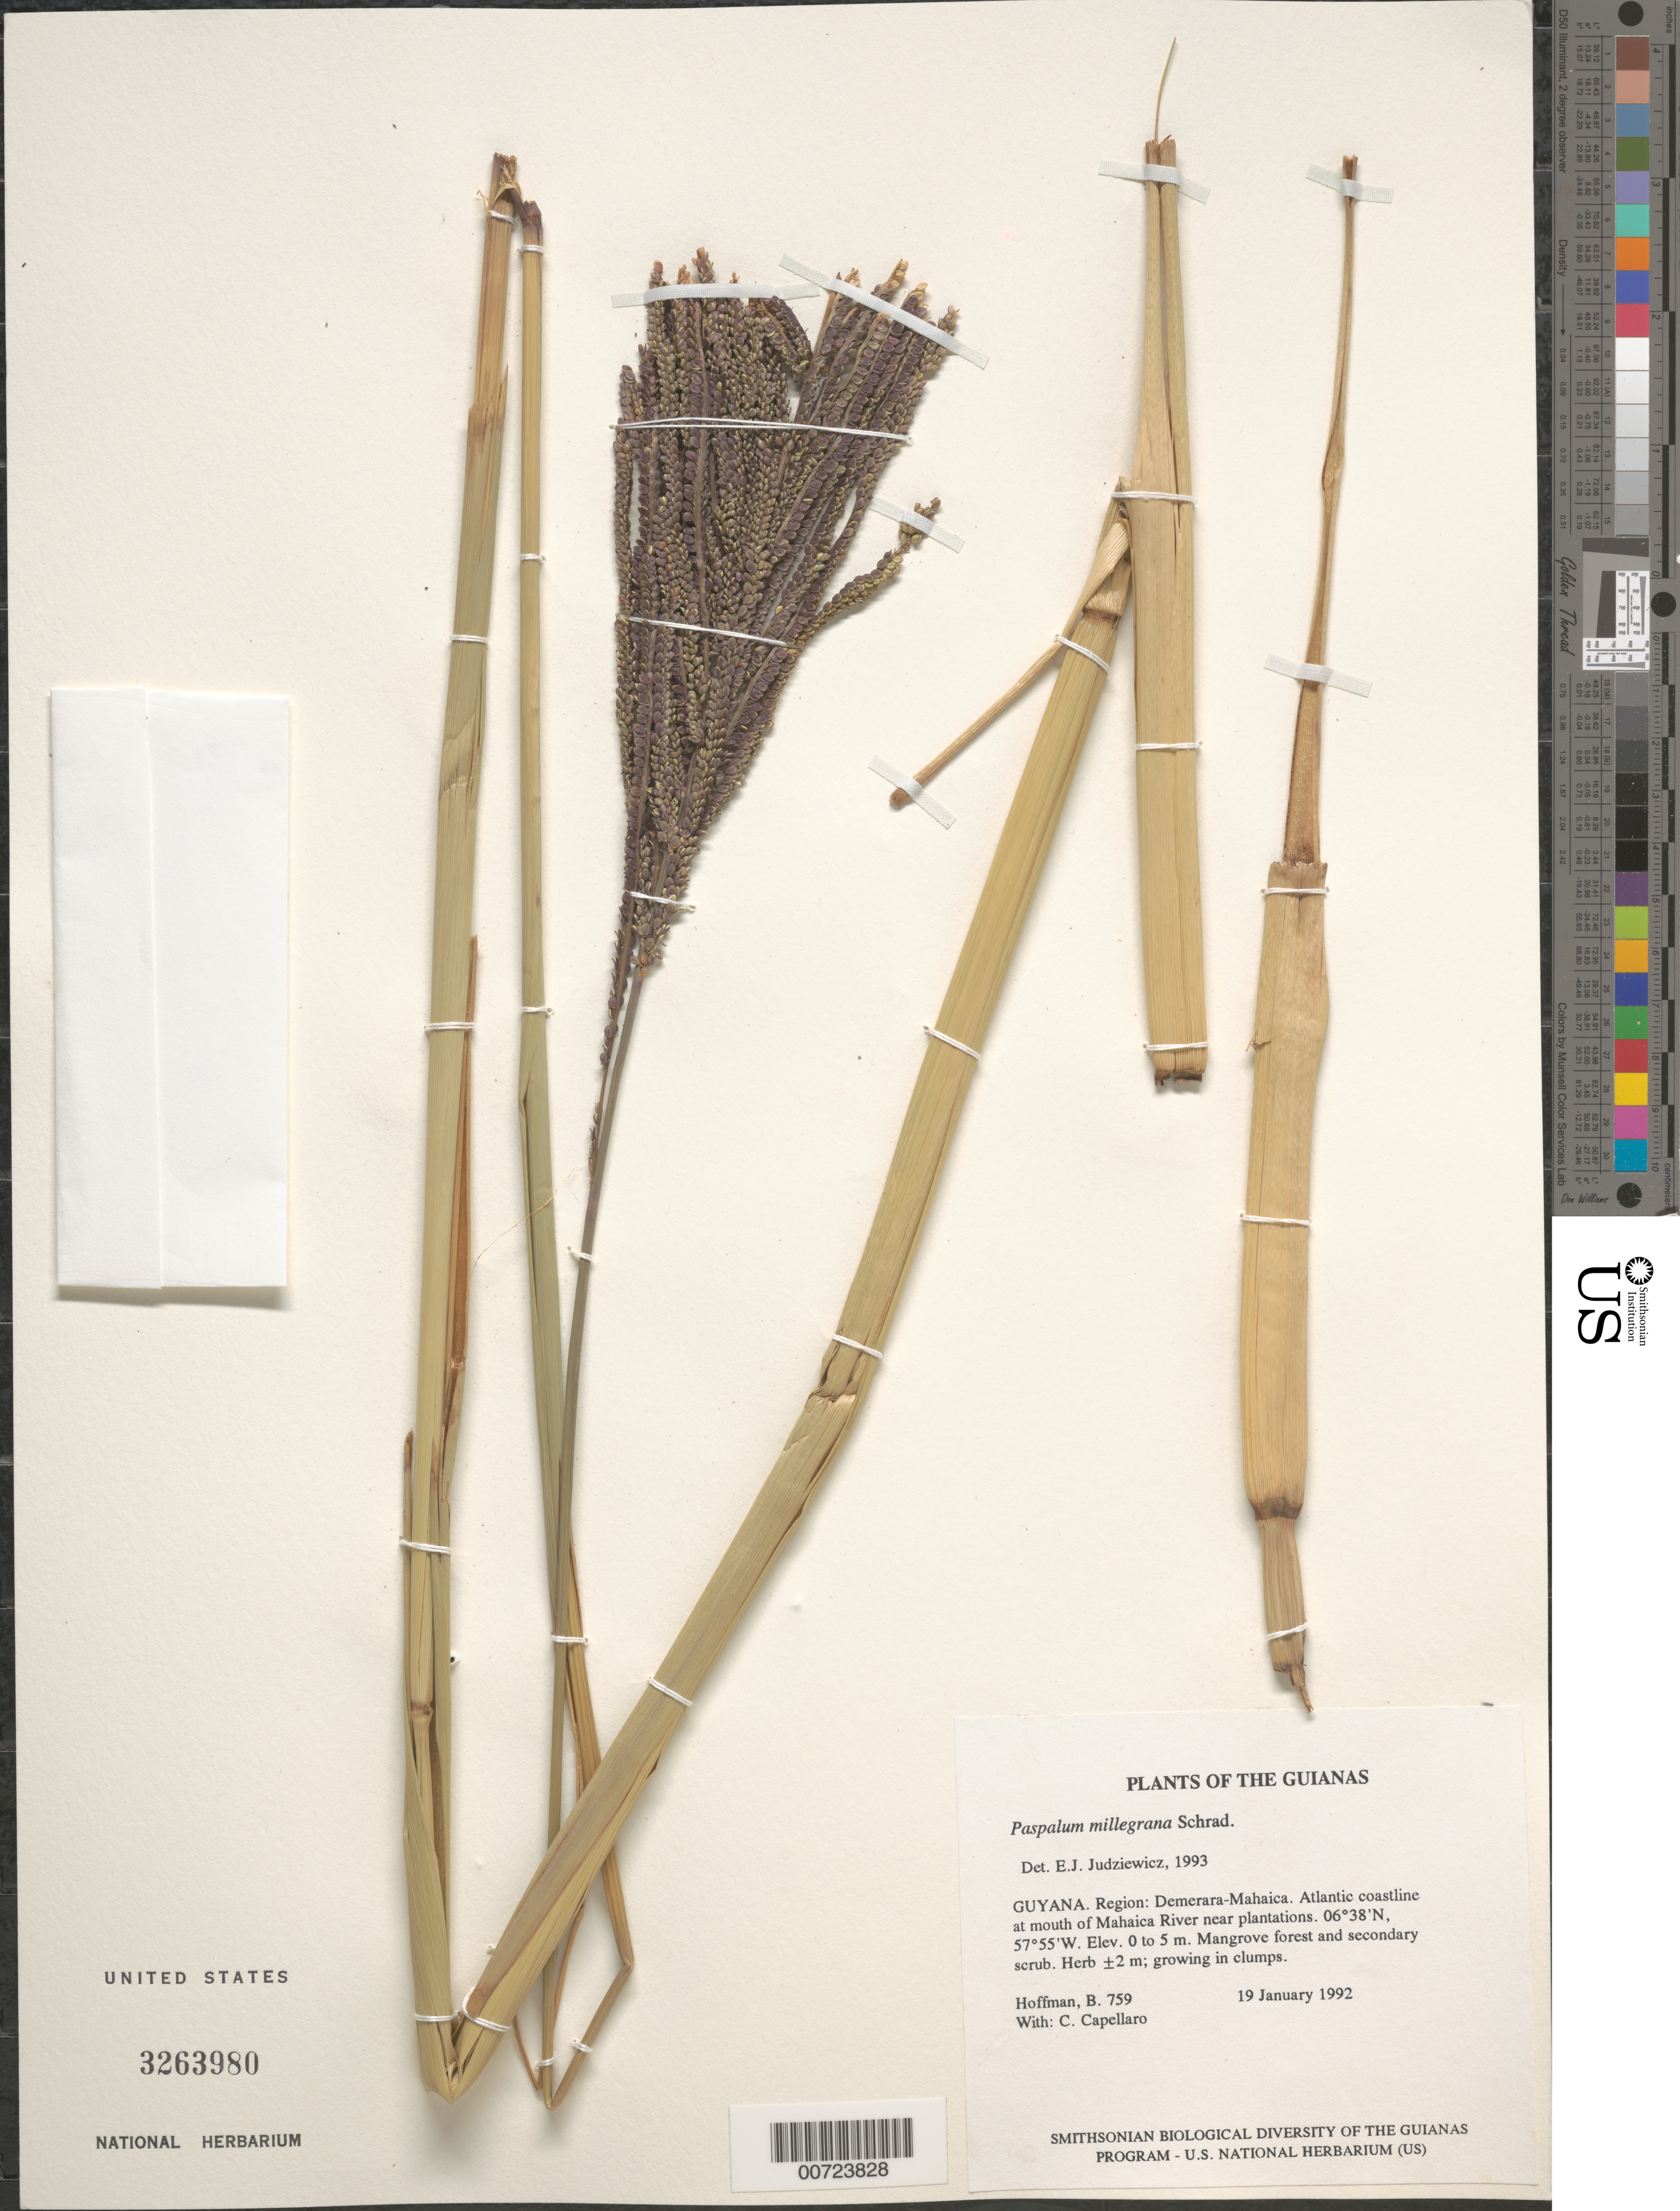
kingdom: Plantae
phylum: Tracheophyta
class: Liliopsida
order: Poales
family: Poaceae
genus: Paspalum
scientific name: Paspalum millegrana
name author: Schrad.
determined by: Judziewicz, E. J.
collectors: B. Hoffman & C. Capellaro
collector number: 759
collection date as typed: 19 January 1992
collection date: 1992-01-19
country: Guyana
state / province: Demerara-Mahaica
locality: Atlantic coastline at mouth of Mahaica River near plantations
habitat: Mangrove forest and secondary scrub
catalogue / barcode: US 3263980